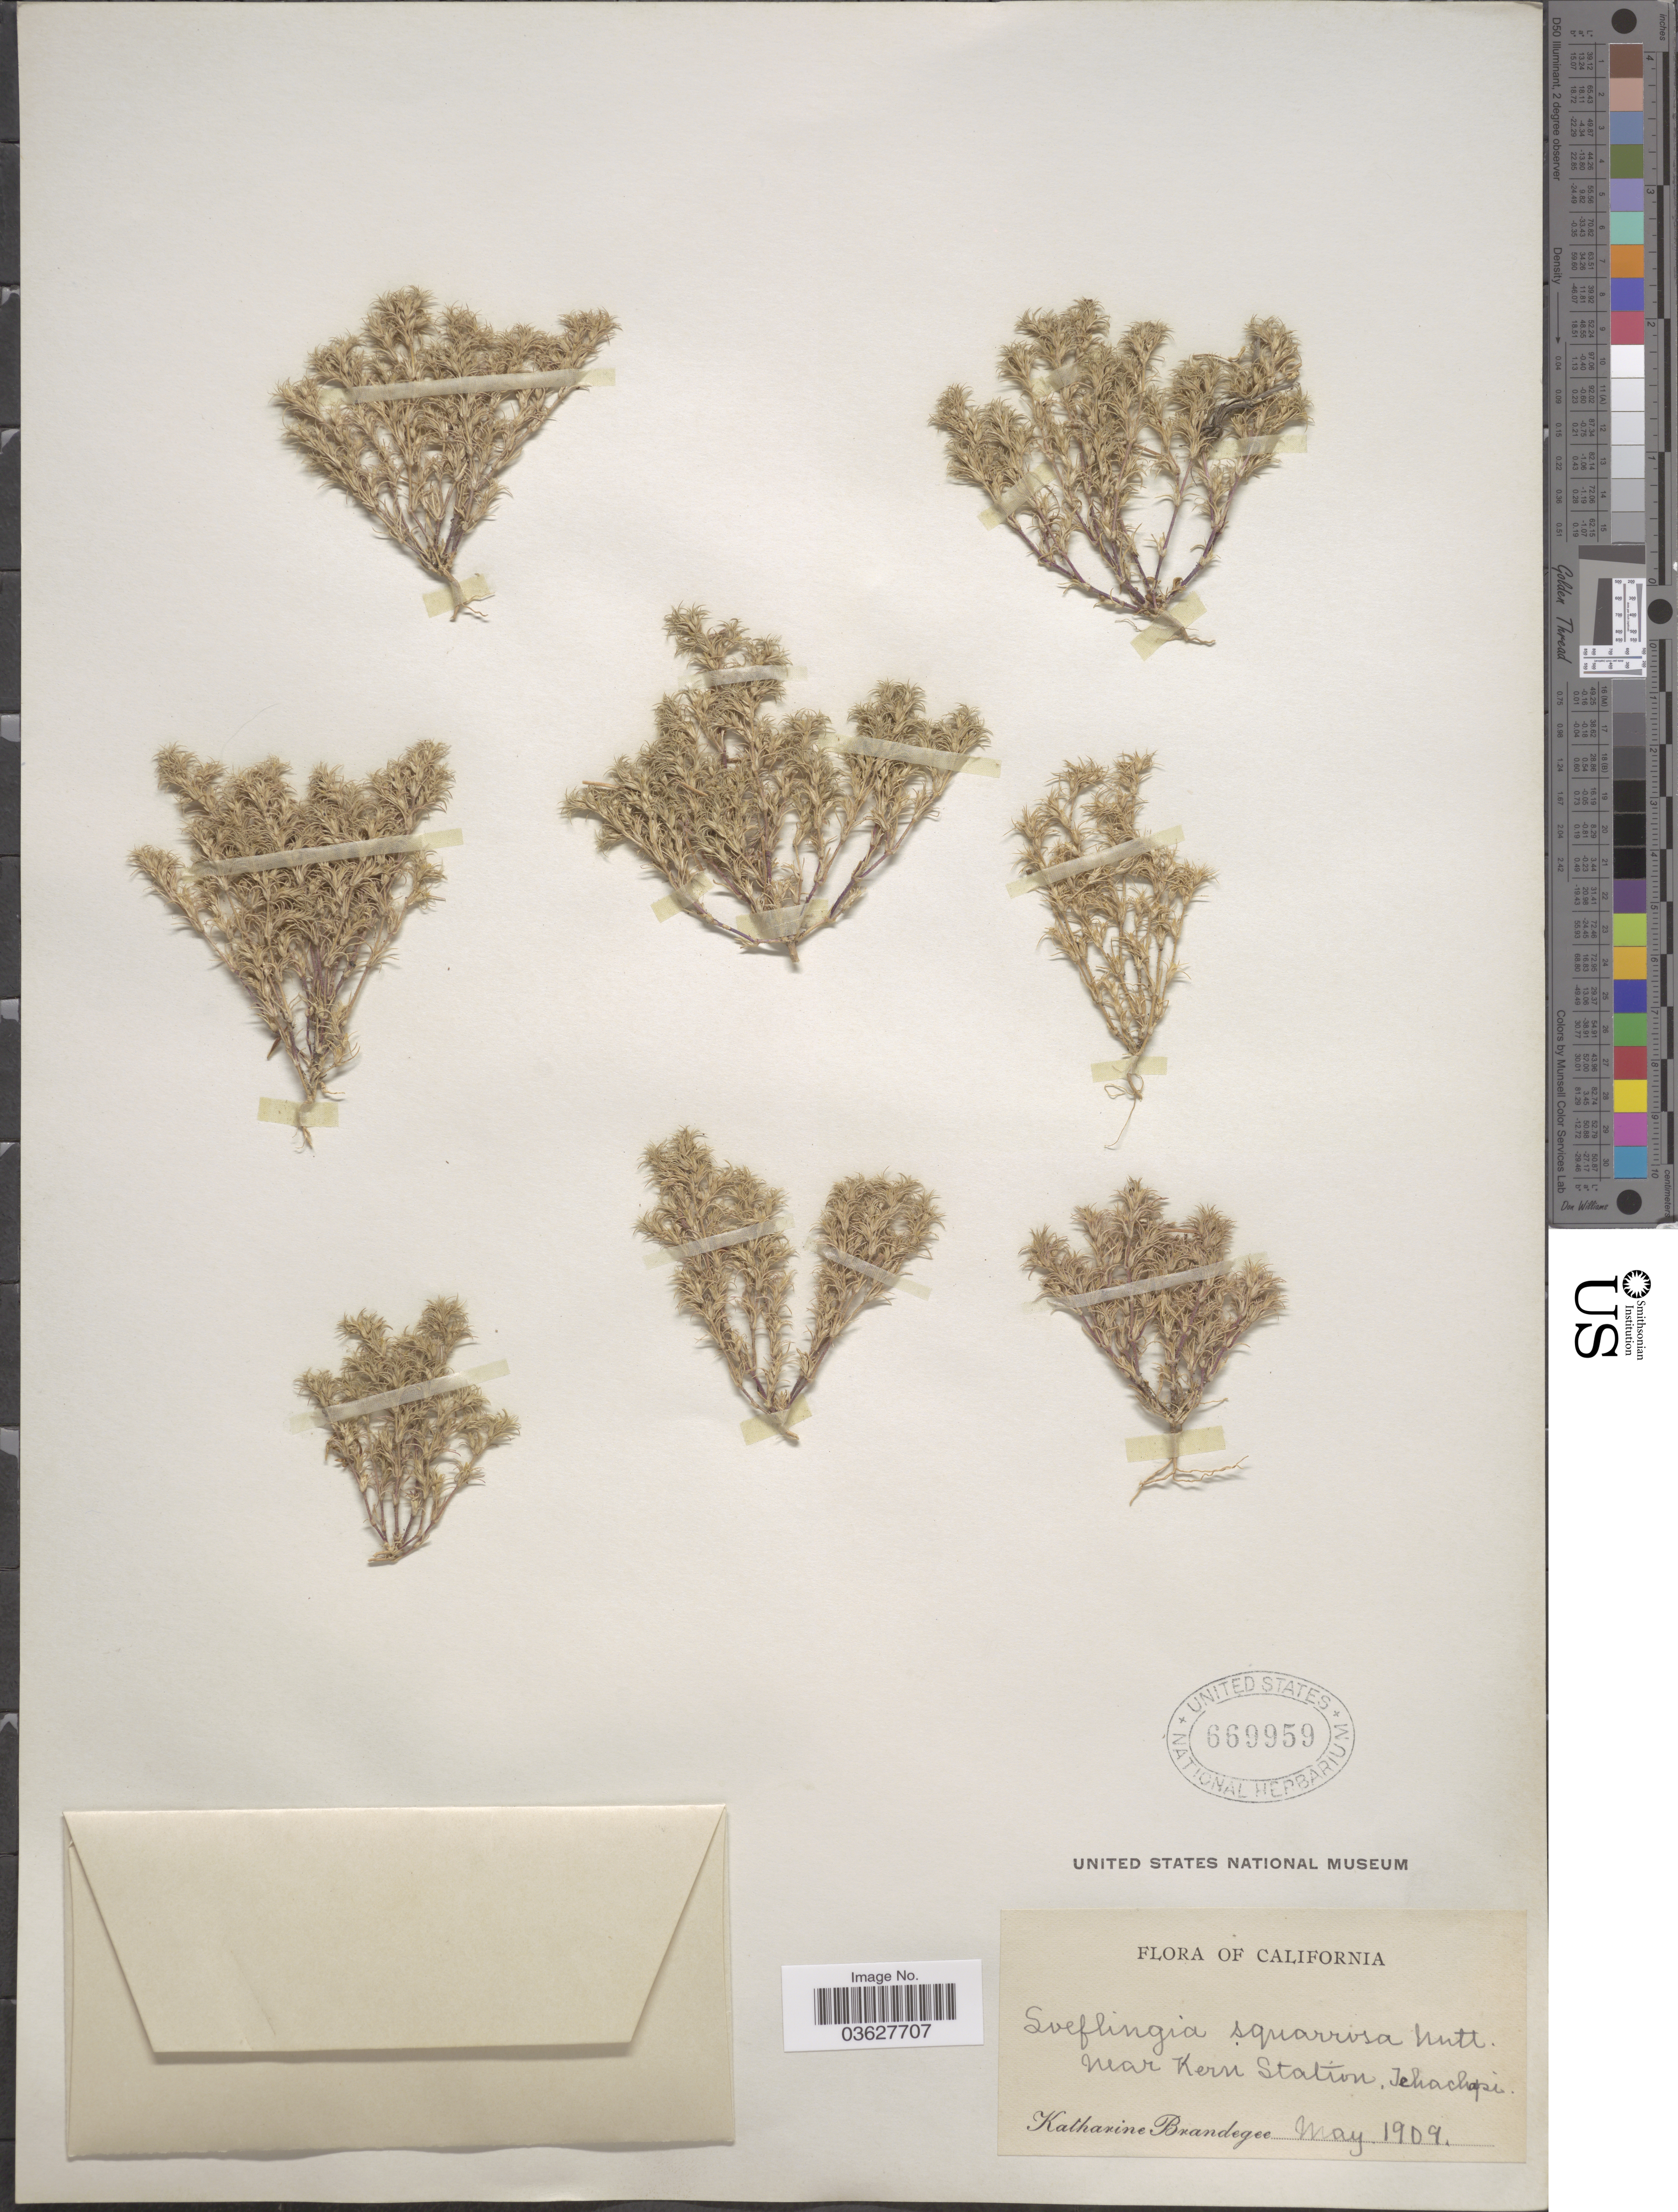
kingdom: Plantae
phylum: Tracheophyta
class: Magnoliopsida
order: Caryophyllales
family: Caryophyllaceae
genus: Loeflingia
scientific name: Loeflingia squarrosa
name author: Nutt.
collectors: M. K. Brandegee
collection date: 1909-05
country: United States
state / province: California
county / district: Kern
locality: Near Kern Station, Tehachapi.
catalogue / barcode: US 669959